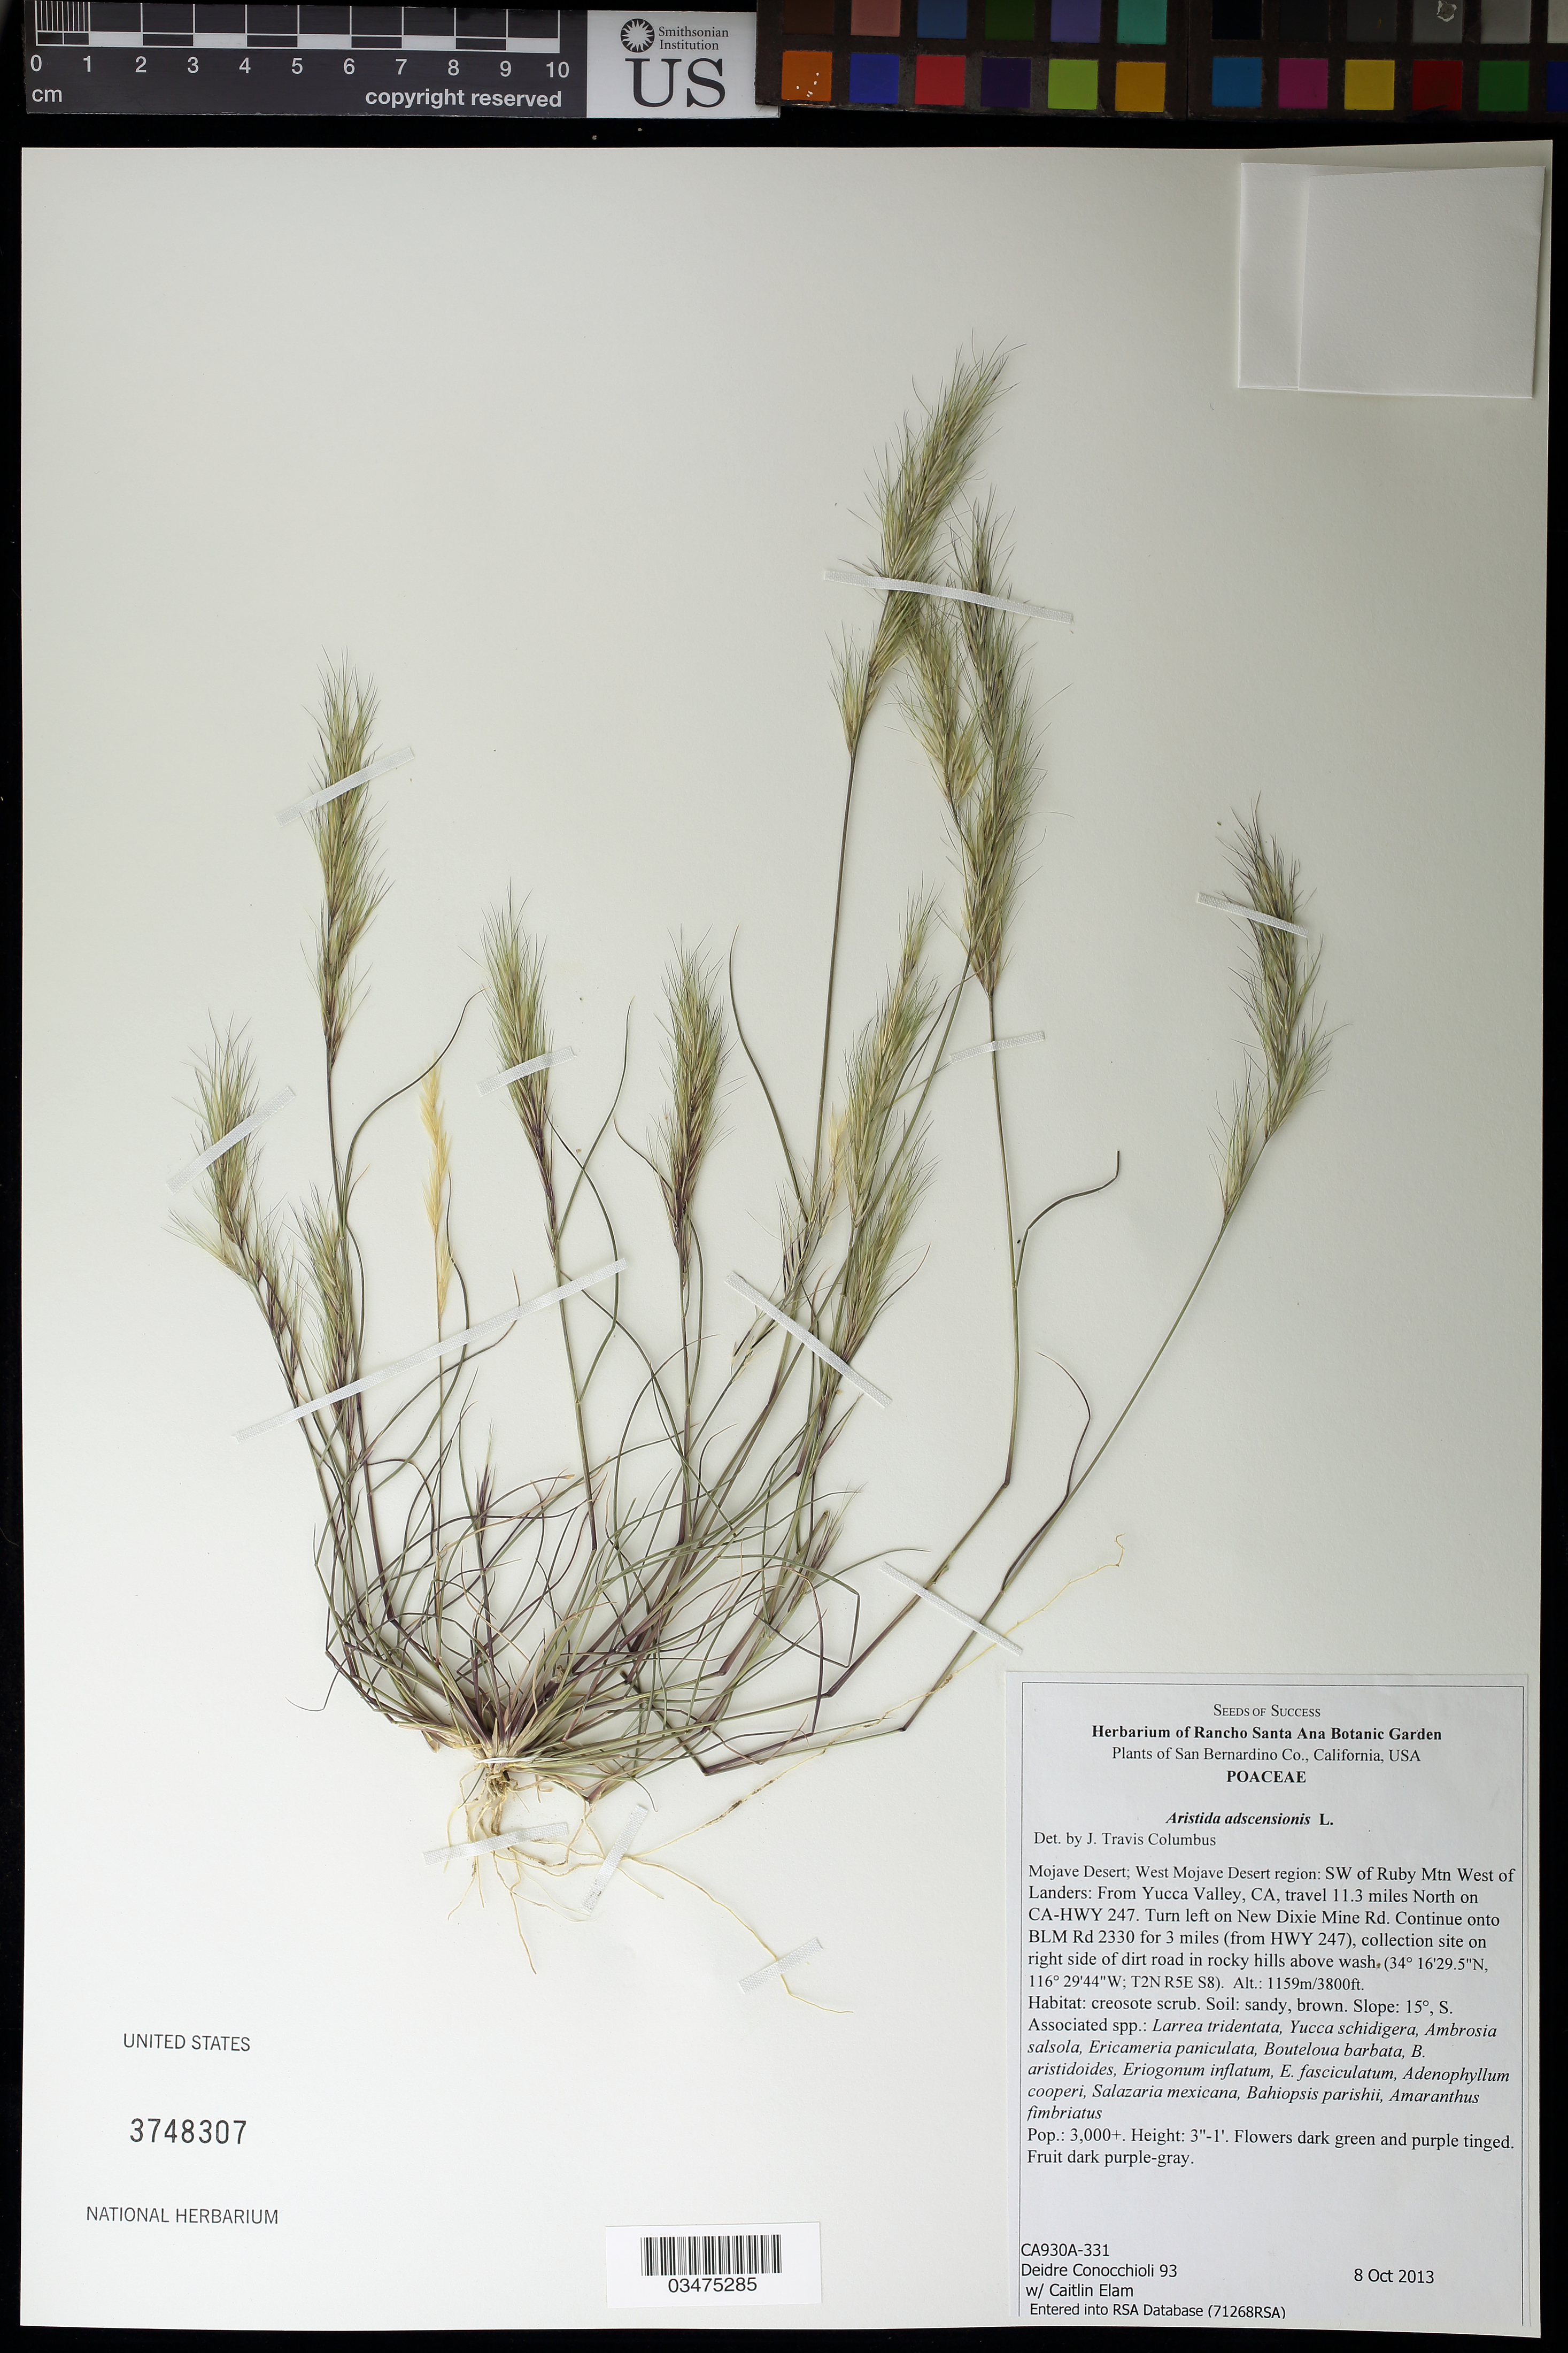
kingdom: Plantae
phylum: Tracheophyta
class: Liliopsida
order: Poales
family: Poaceae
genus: Aristida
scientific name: Aristida adscensionis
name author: L.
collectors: D. Conocchioli & C. Elam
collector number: CA930A-331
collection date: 2013-10-08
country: United States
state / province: California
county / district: San Bernardino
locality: Mojave Desert. SW of Ruby Mtn and W of Landers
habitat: Creosote scrub. Soil: sandy, brown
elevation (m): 1159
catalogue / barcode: US 3748307